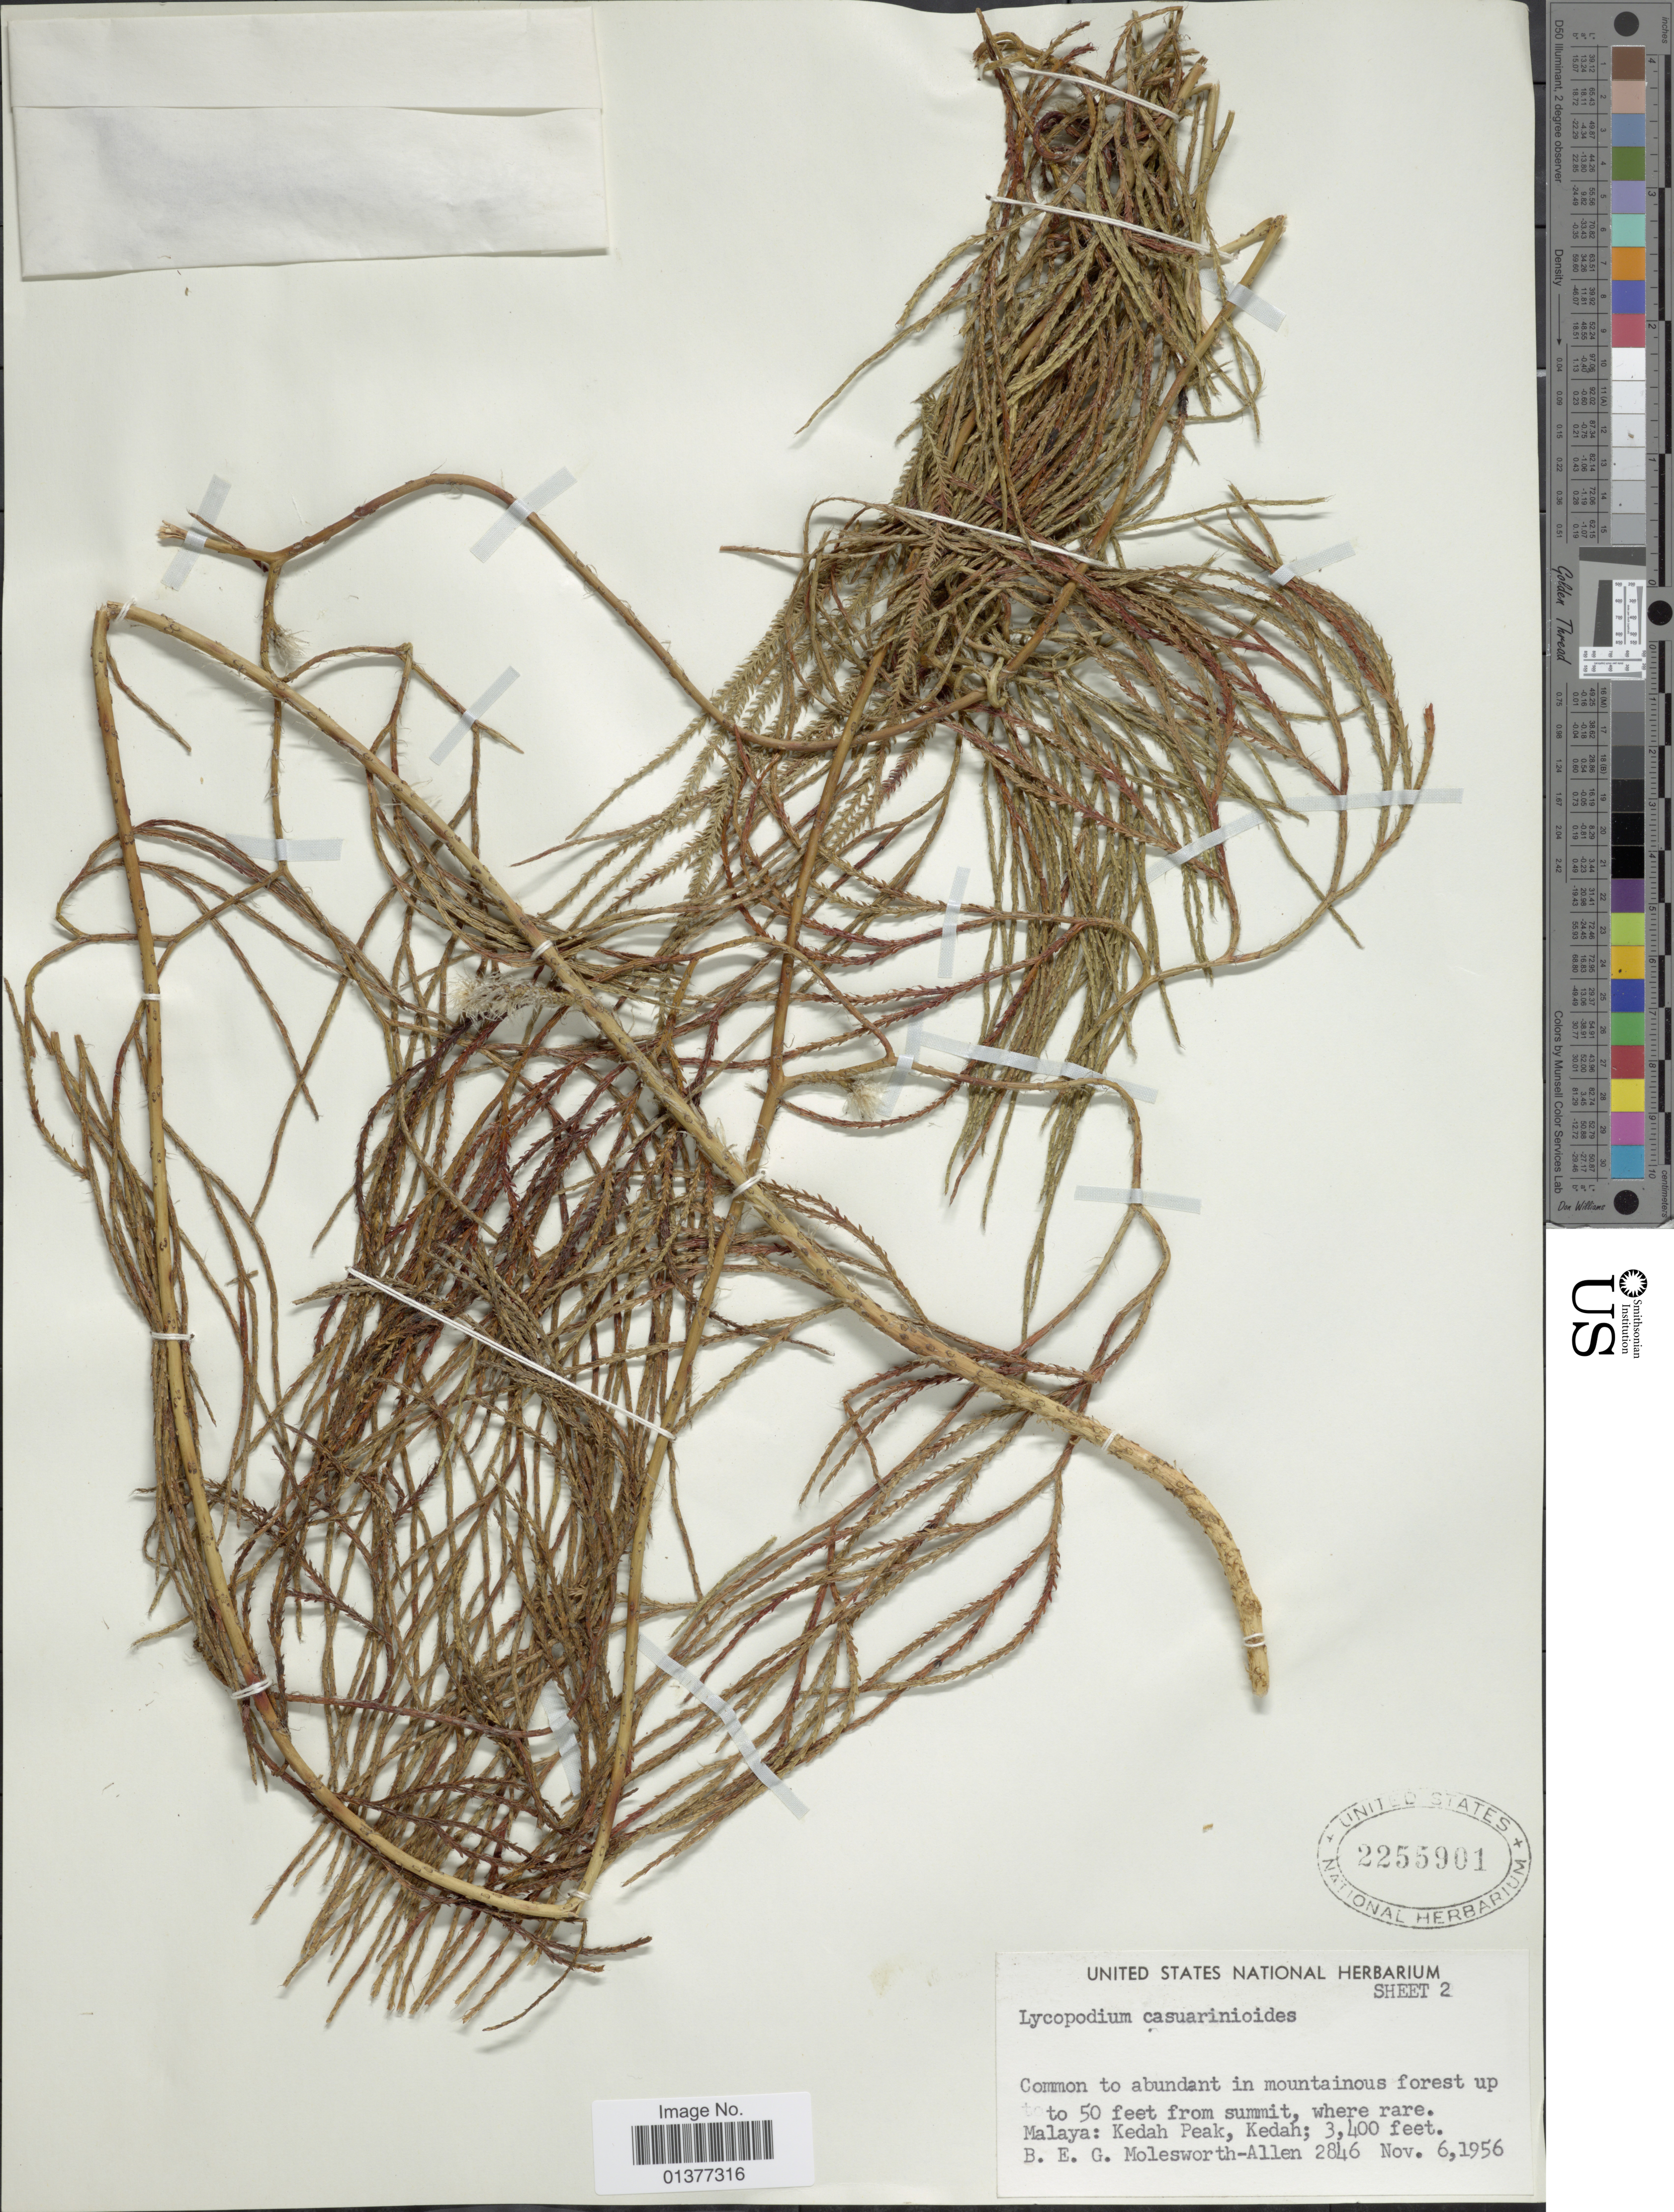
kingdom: Plantae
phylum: Tracheophyta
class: Lycopodiopsida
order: Lycopodiales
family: Lycopodiaceae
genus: Lycopodiastrum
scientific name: Lycopodiastrum casuarinoides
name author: (Spring) Holub ex R.D. Dixit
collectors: B. E. G. Molesworth-Allen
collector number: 2846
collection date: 1956-11-06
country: Malaysia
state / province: Kedah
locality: Kedah peak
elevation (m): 1036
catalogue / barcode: US 2255901